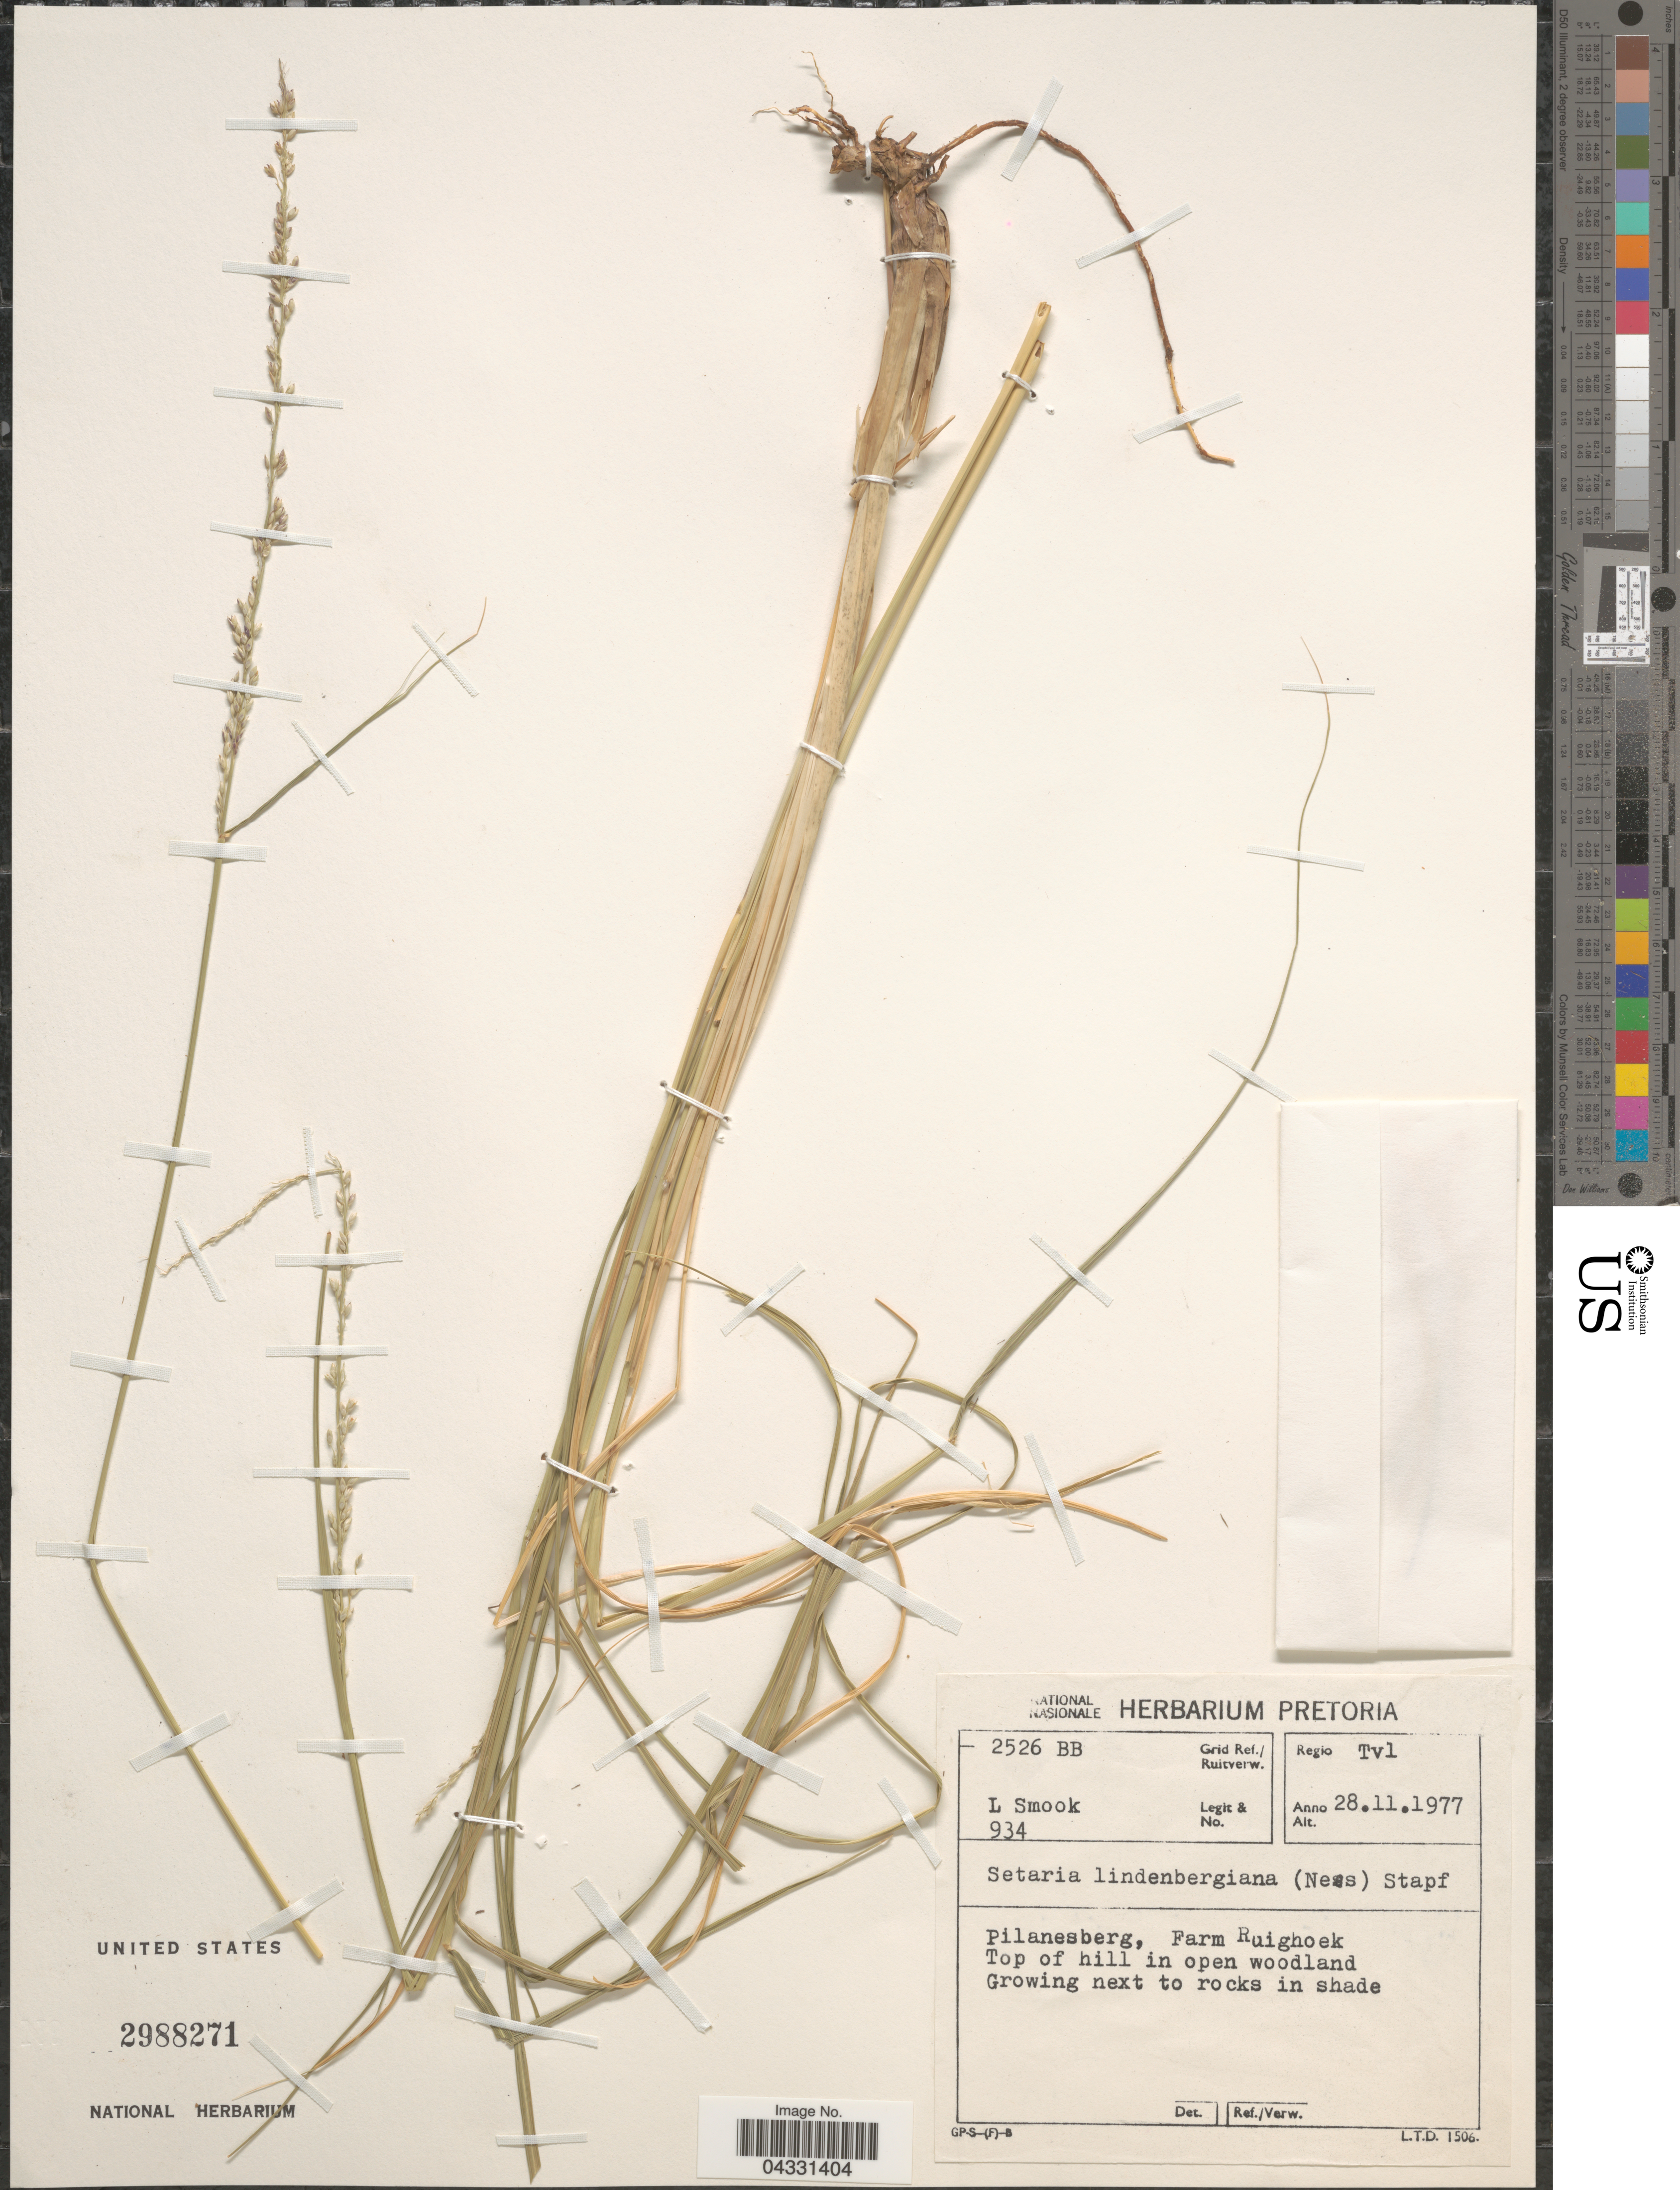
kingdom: Plantae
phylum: Tracheophyta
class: Liliopsida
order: Poales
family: Poaceae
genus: Setaria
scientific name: Setaria lindenbergiana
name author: (Nees) Stapf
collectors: L. Smook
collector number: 934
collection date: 1977-11-28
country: South Africa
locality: Grid Ref./Ruitverw. 2526 BB. Regio Tvl. Pilanesberg, Farm Ruighoek. Top of hill in open woodland.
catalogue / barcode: US 2988271